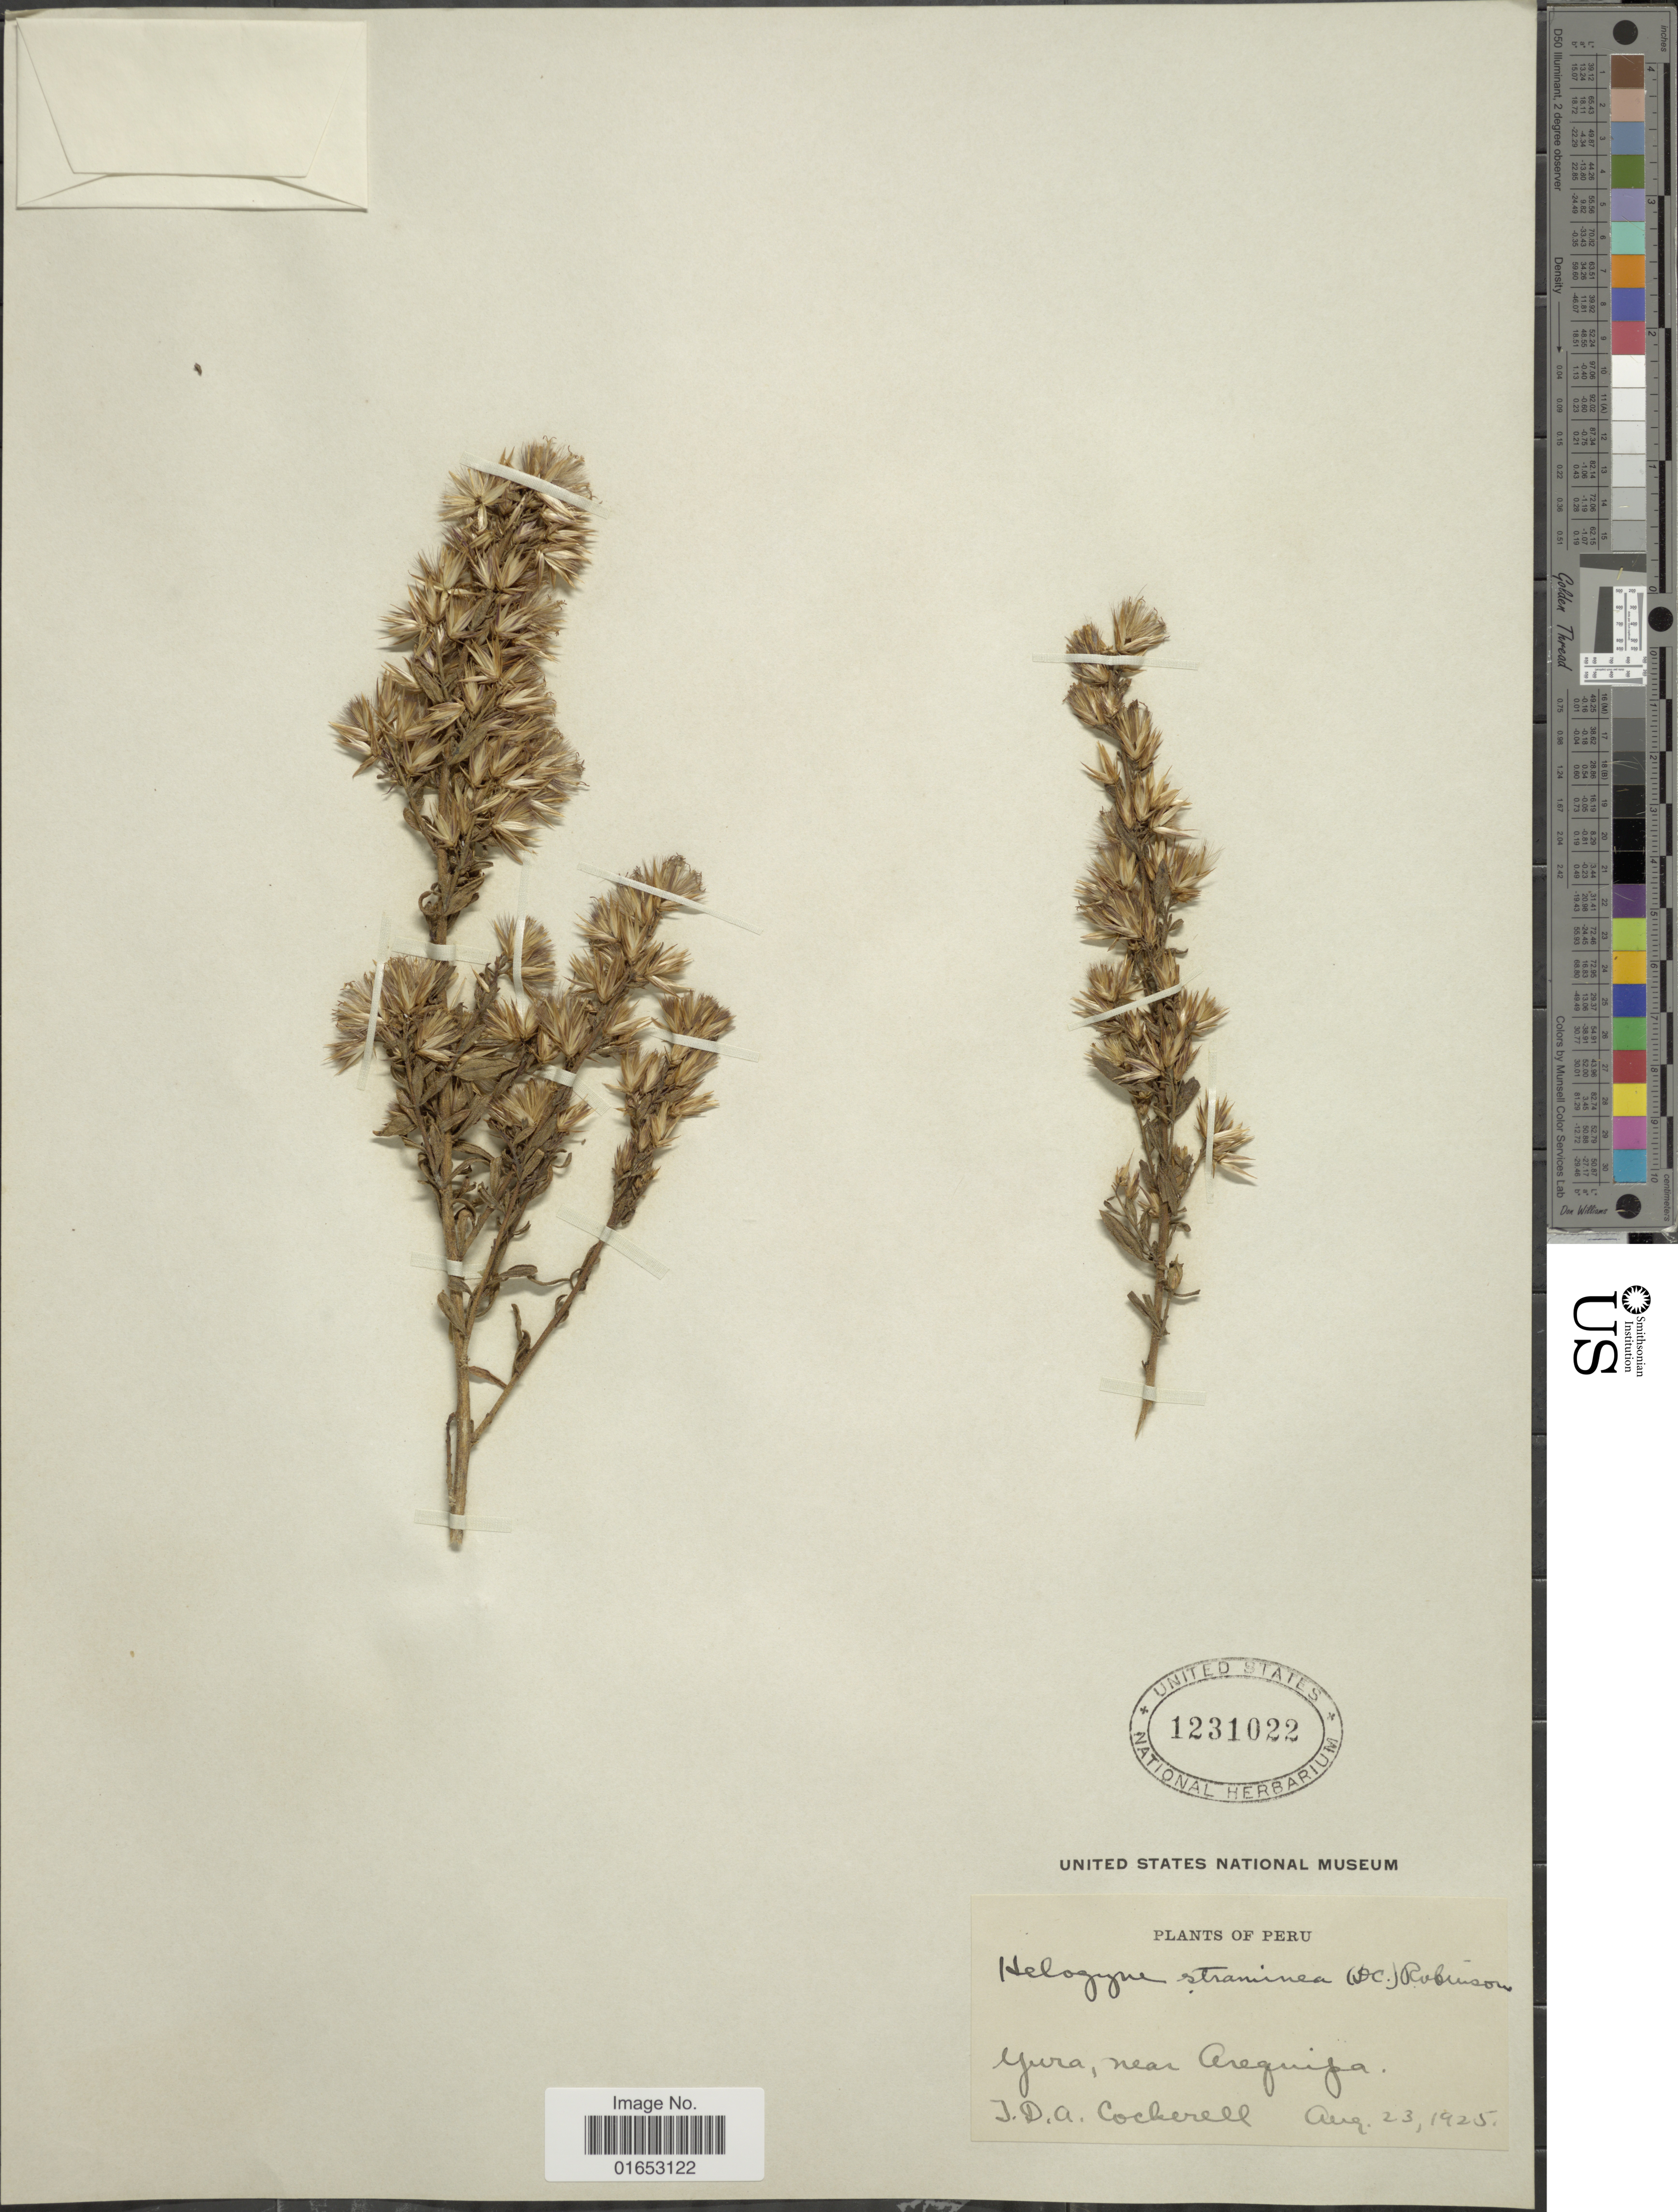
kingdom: Plantae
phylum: Tracheophyta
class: Magnoliopsida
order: Asterales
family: Asteraceae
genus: Helogyne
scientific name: Helogyne straminea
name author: (DC.) B.L. Rob.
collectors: J. Cockerell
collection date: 1925-08-23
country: Peru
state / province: Arequipa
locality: Yura, near Arequipa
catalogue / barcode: US 1231022